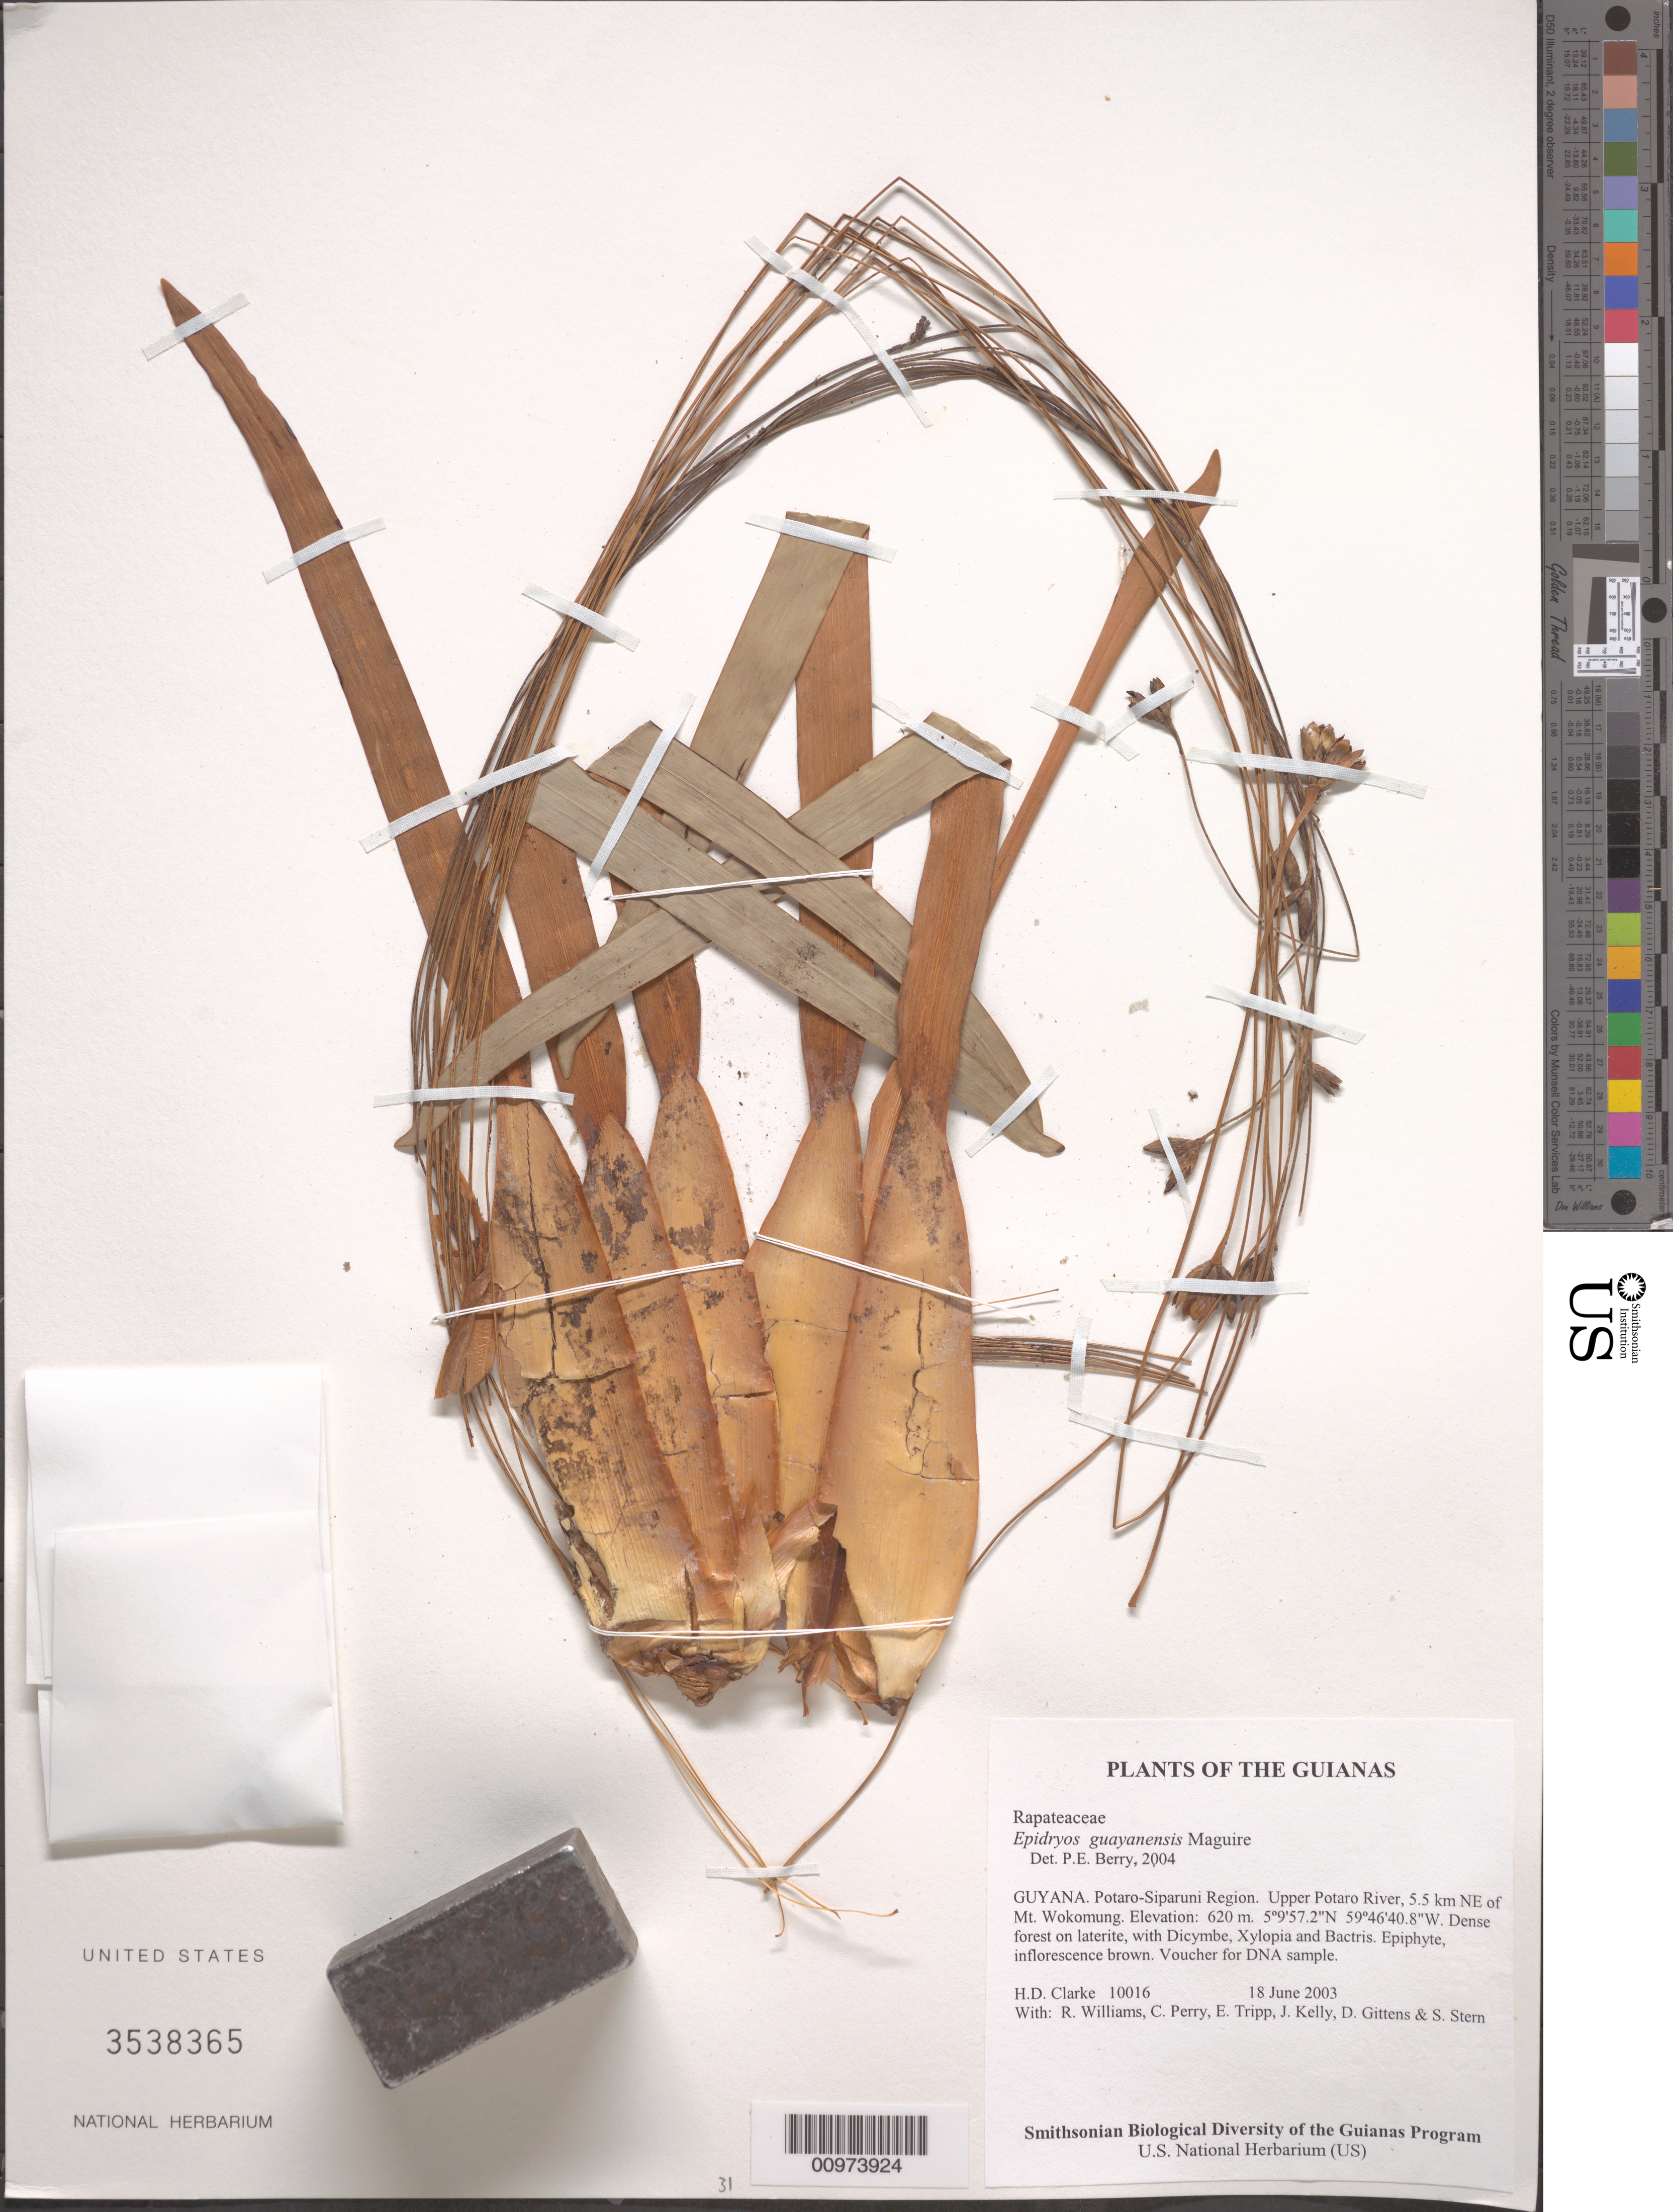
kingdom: Plantae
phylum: Tracheophyta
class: Liliopsida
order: Poales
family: Rapateaceae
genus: Epidryos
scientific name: Epidryos guayanensis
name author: Maguire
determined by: Berry, P. E., (WIS), University of Wisconsin - Madison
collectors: H. D. Clarke, R. Williams, C. Perry, E. Tripp, J. Kelly, D. Gittens & S. R. Stern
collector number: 10016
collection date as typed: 18 June 2003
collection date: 2003-06-18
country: Guyana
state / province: Potaro-Siparuni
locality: Upper Potaro River, 5.5 km NE of Mt. Wokomung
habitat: Dense forest on laterite, with Dicymbe, Xylopia and Bactris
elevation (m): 620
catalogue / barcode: US 3538365